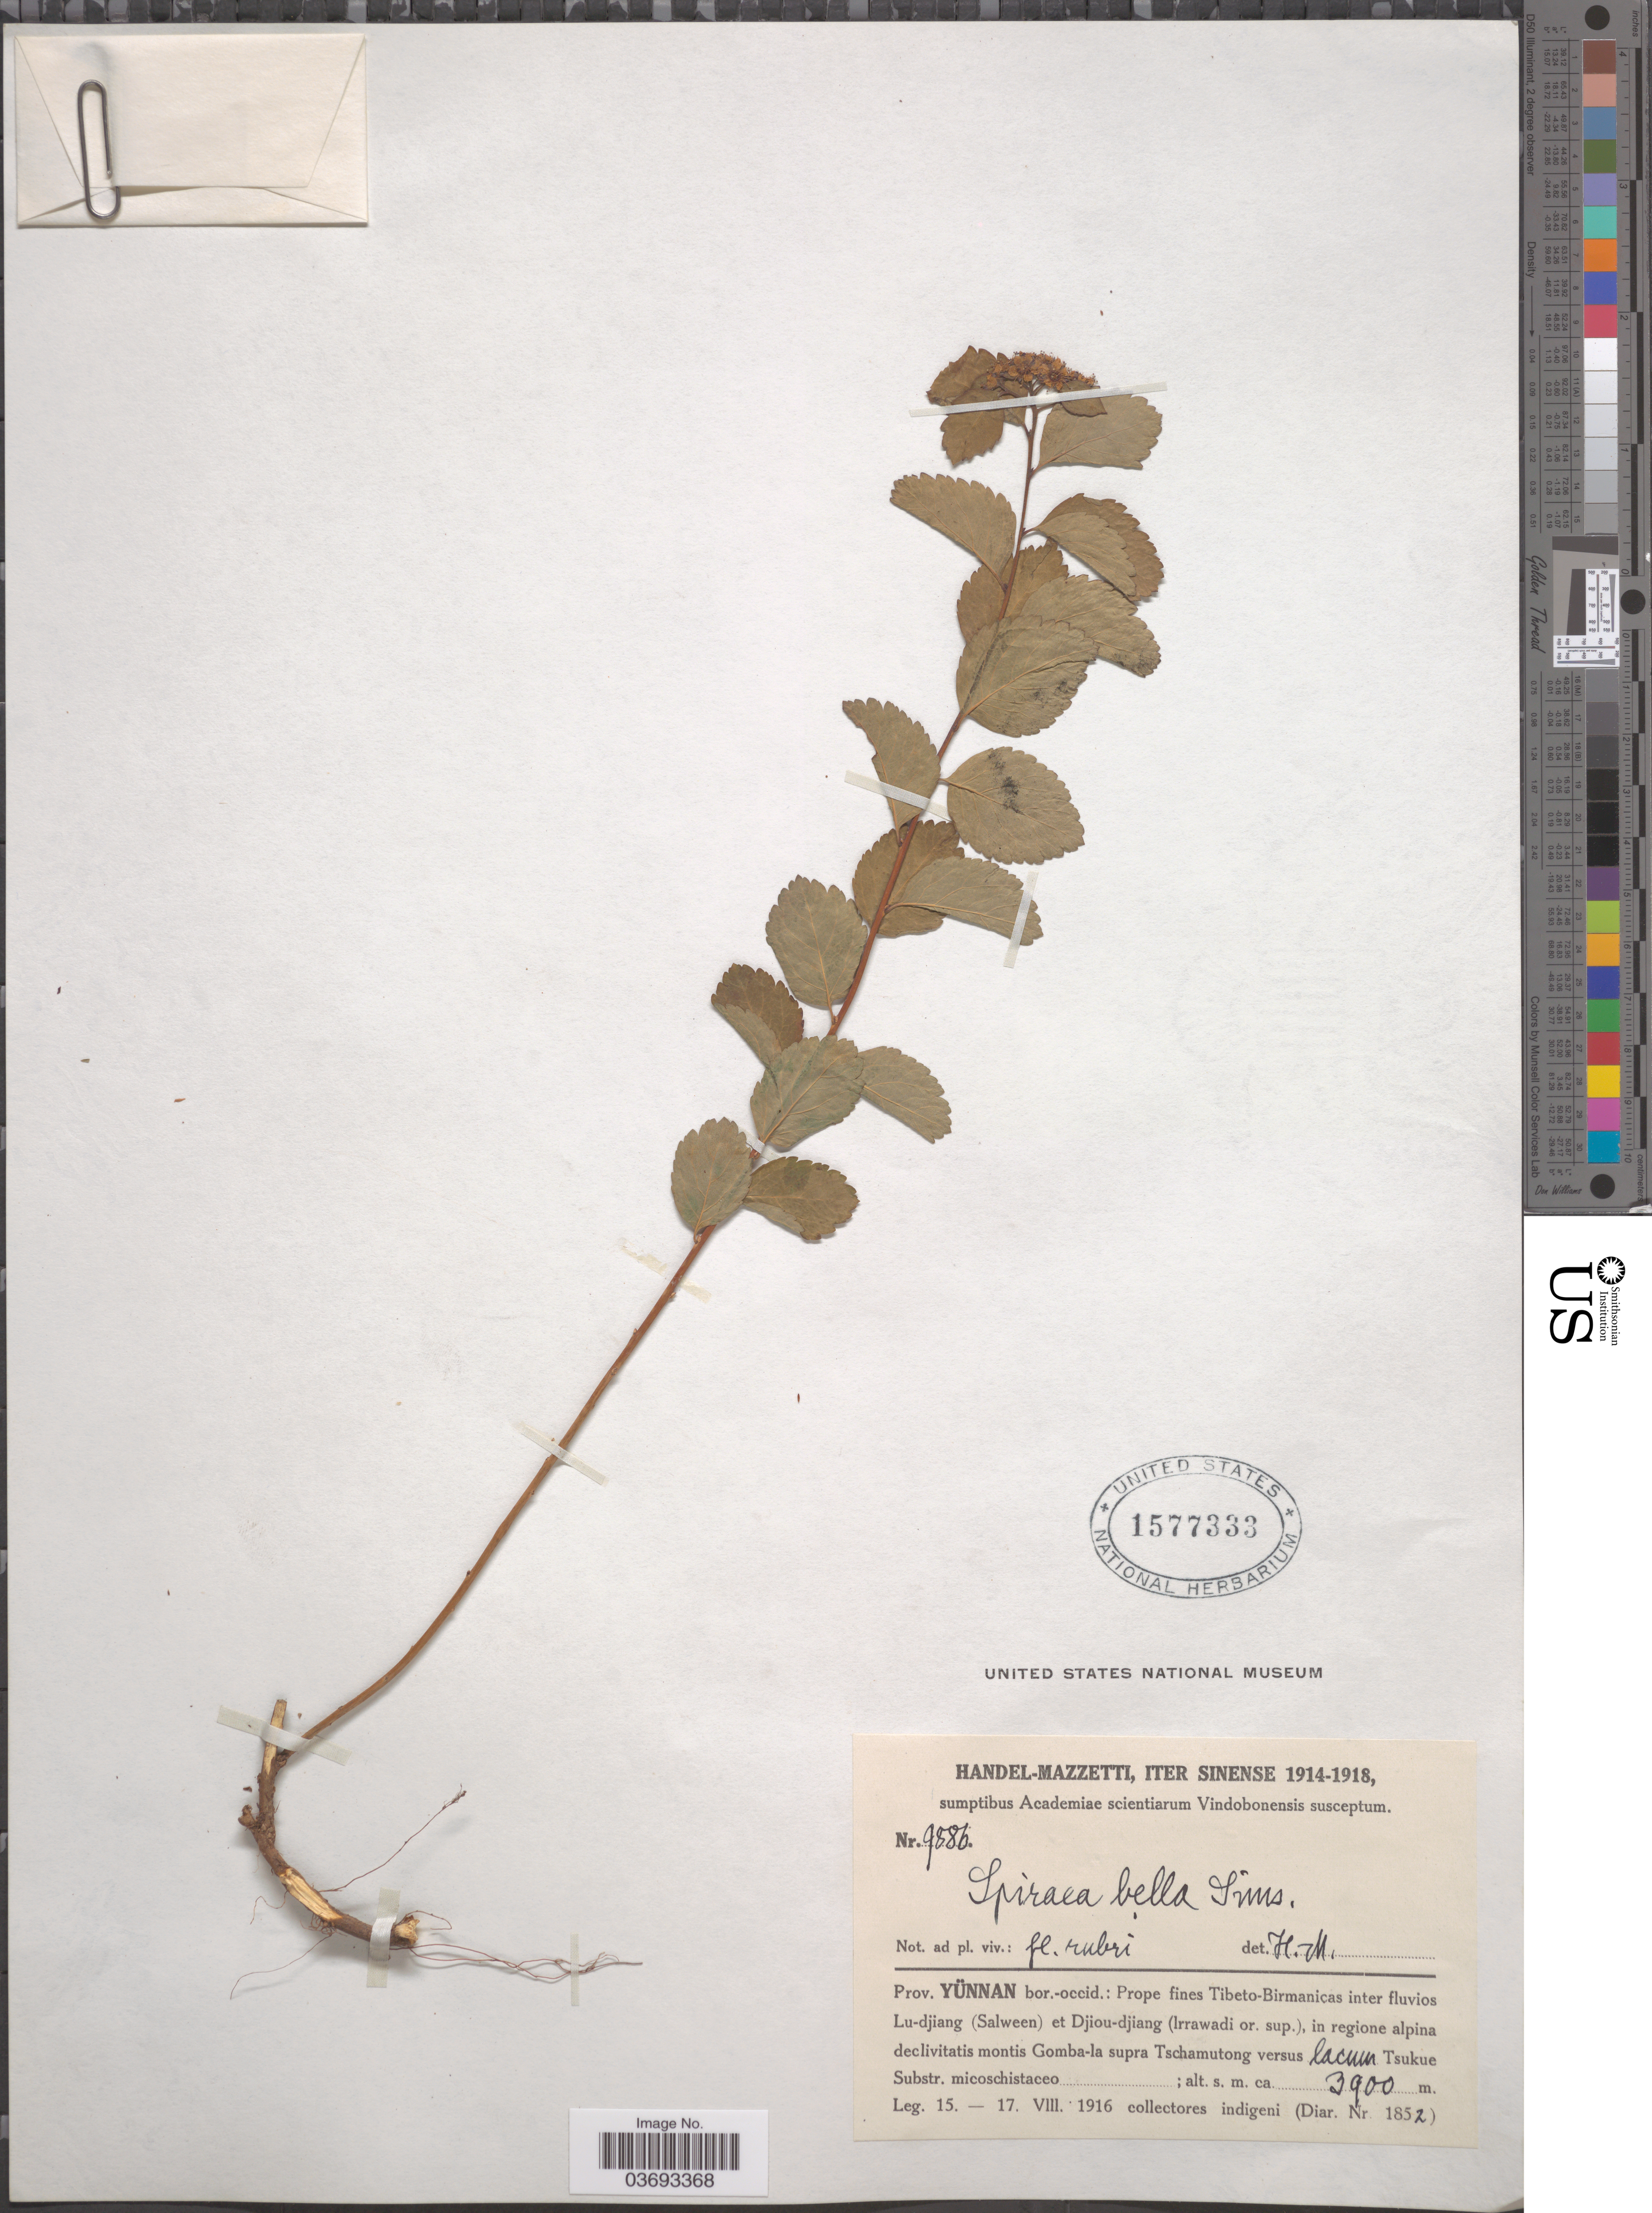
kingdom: Plantae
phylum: Tracheophyta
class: Magnoliopsida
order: Rosales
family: Rosaceae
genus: Spiraea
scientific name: Spiraea bella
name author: Sims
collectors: Handel-Mazzetti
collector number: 9886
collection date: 1916-08-15/1916-08-17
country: China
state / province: Yunnan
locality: Prov. Yunnan bor.-occid.: Prope fines Tibeto-Birmanicas inter fluvios Lu-djiang (Salween) et Djiou-djiang (Irrawadi or. sup.), in regione alpina declivitatis montis Gomba-la supra Tschamutong versus lacum Tsukue Substr. micoschistaceo.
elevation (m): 3900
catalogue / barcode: US 1577333